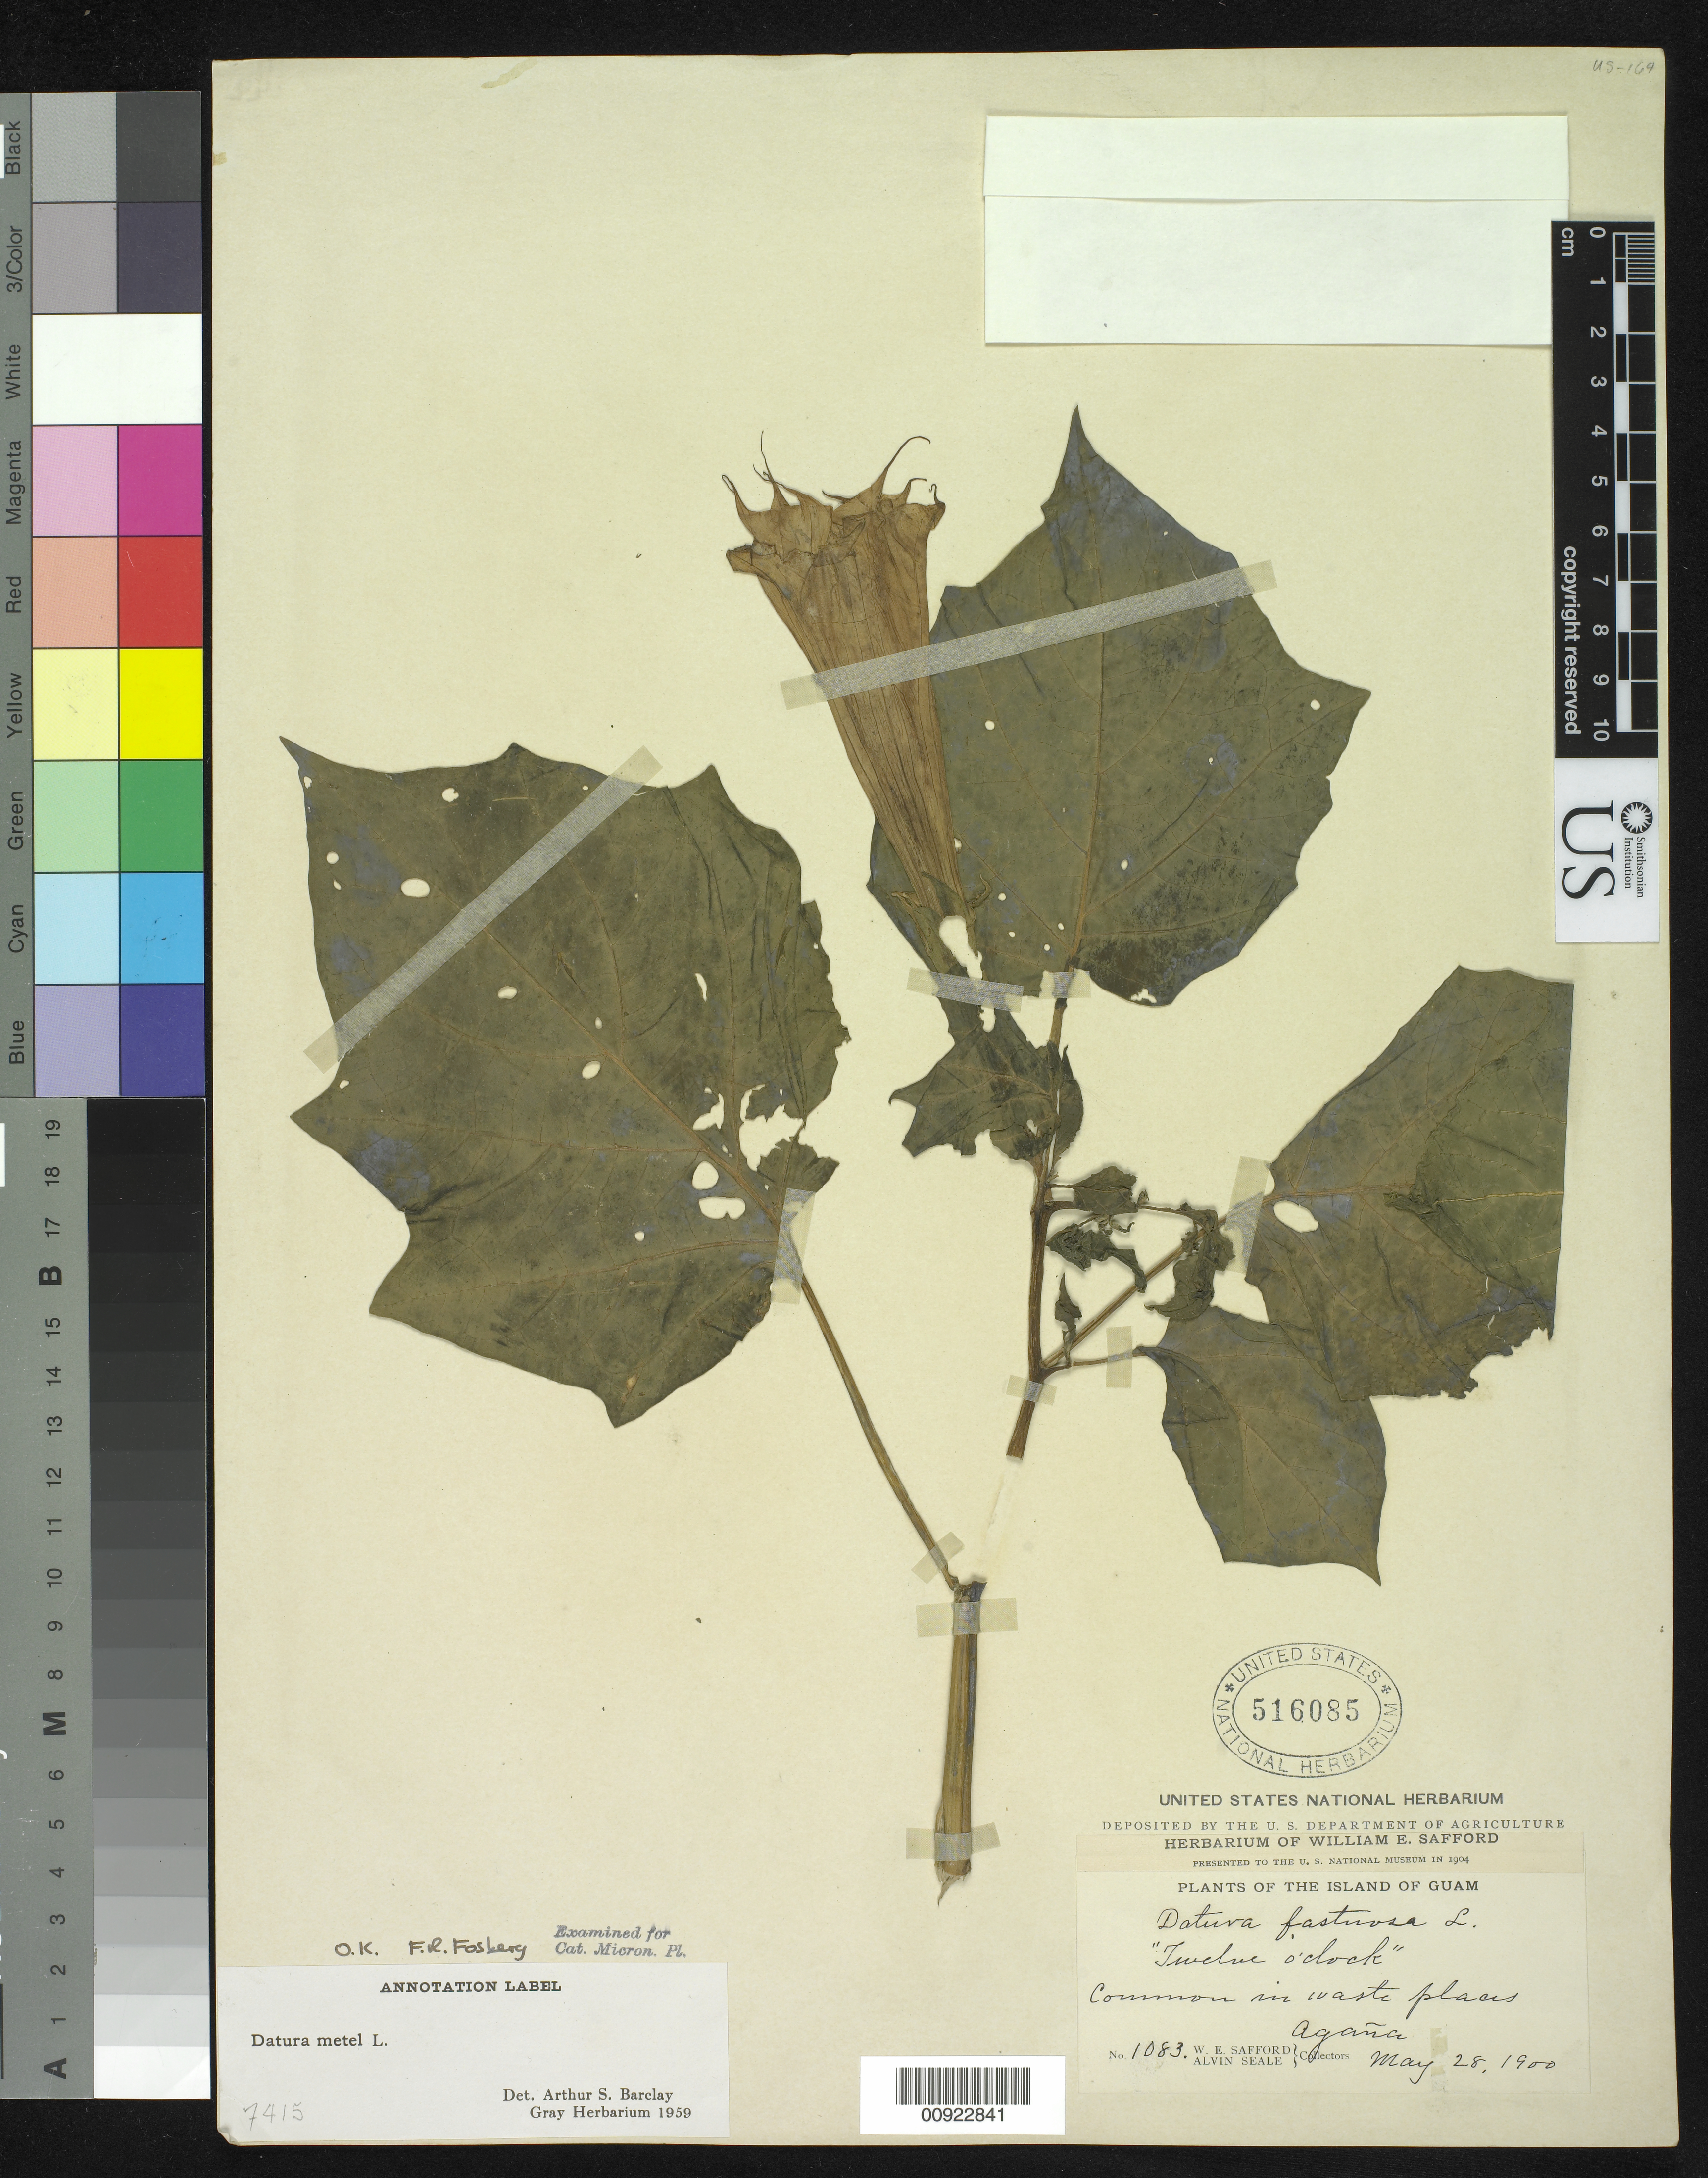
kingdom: Plantae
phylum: Tracheophyta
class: Magnoliopsida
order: Solanales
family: Solanaceae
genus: Datura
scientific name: Datura metel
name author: L.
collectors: W. E. Safford & A. Seale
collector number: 1083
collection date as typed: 28 May 1900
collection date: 1900-05-28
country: Guam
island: Guam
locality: Agana, Guam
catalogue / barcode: US 516085